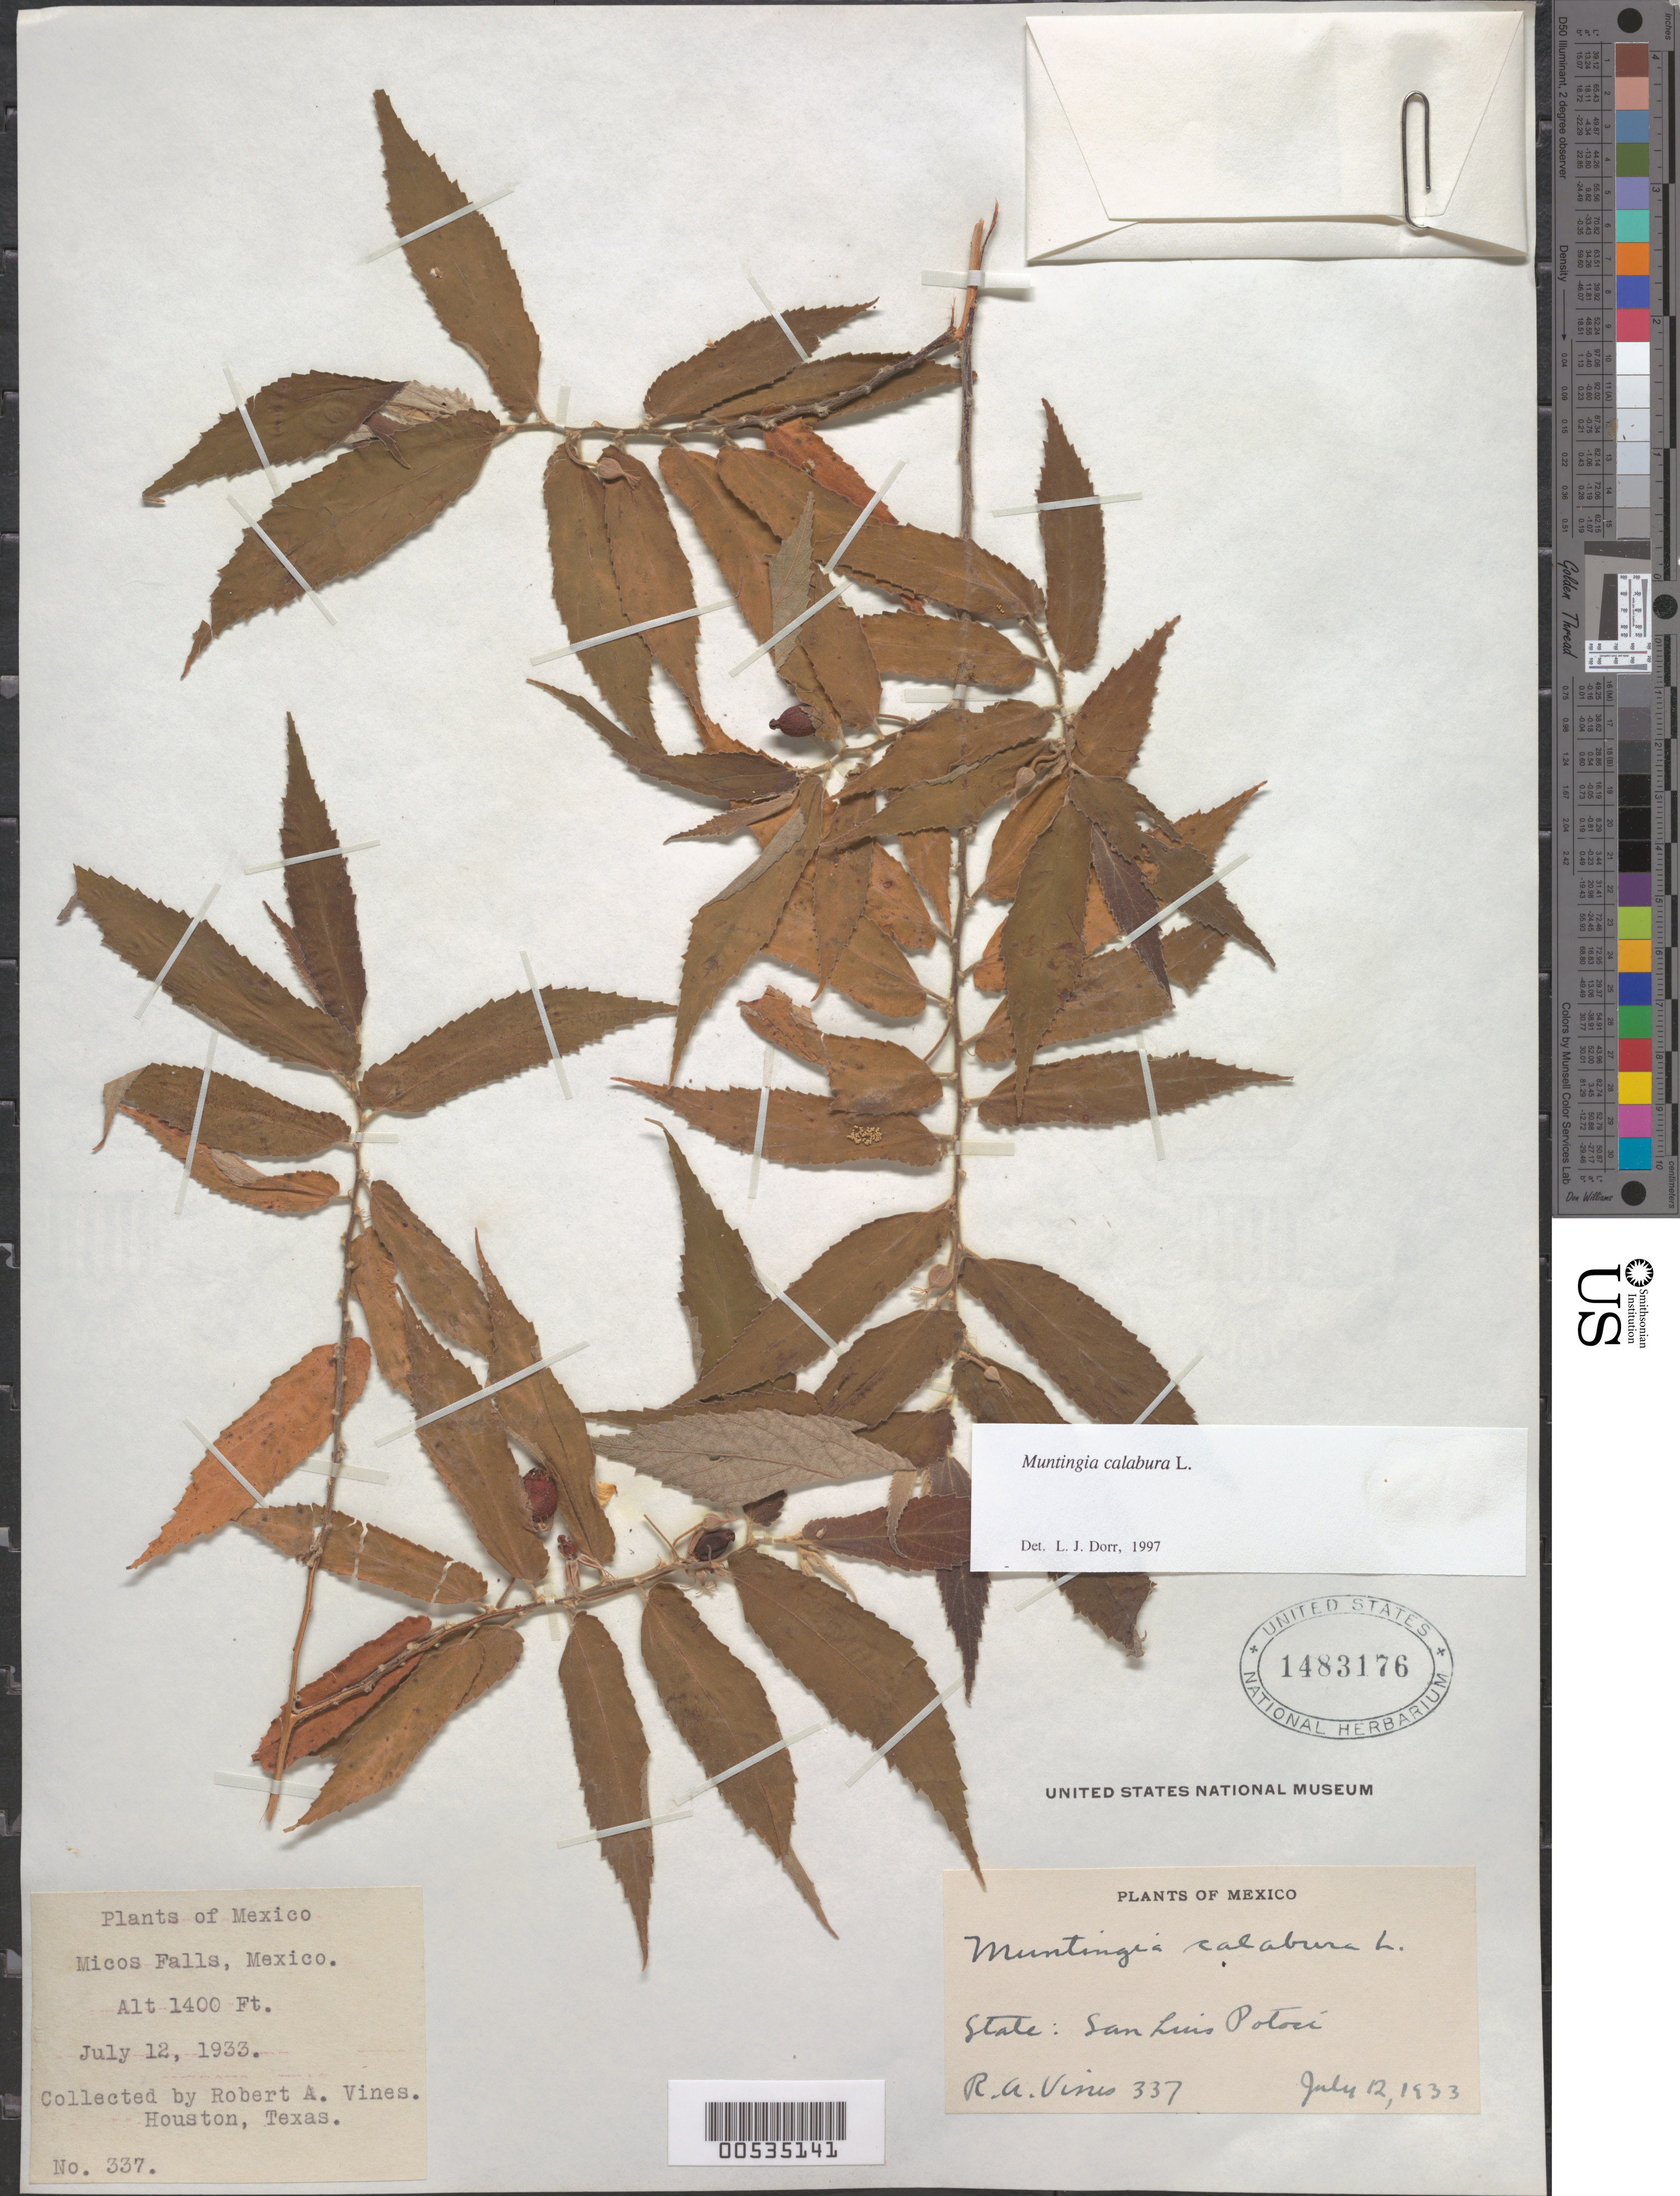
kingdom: Plantae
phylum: Tracheophyta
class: Magnoliopsida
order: Malvales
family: Muntingiaceae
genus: Muntingia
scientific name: Muntingia calabura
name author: L.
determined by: Dorr, L. J., (BOT), Smithsonian Institution - National Museum of Natural History (UNITED STATES)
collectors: R. Vines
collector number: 337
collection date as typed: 12 Jul 1933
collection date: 1933-07-12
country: Mexico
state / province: San Luis Potosí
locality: Micos Falls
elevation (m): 427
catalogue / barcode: US 1483176